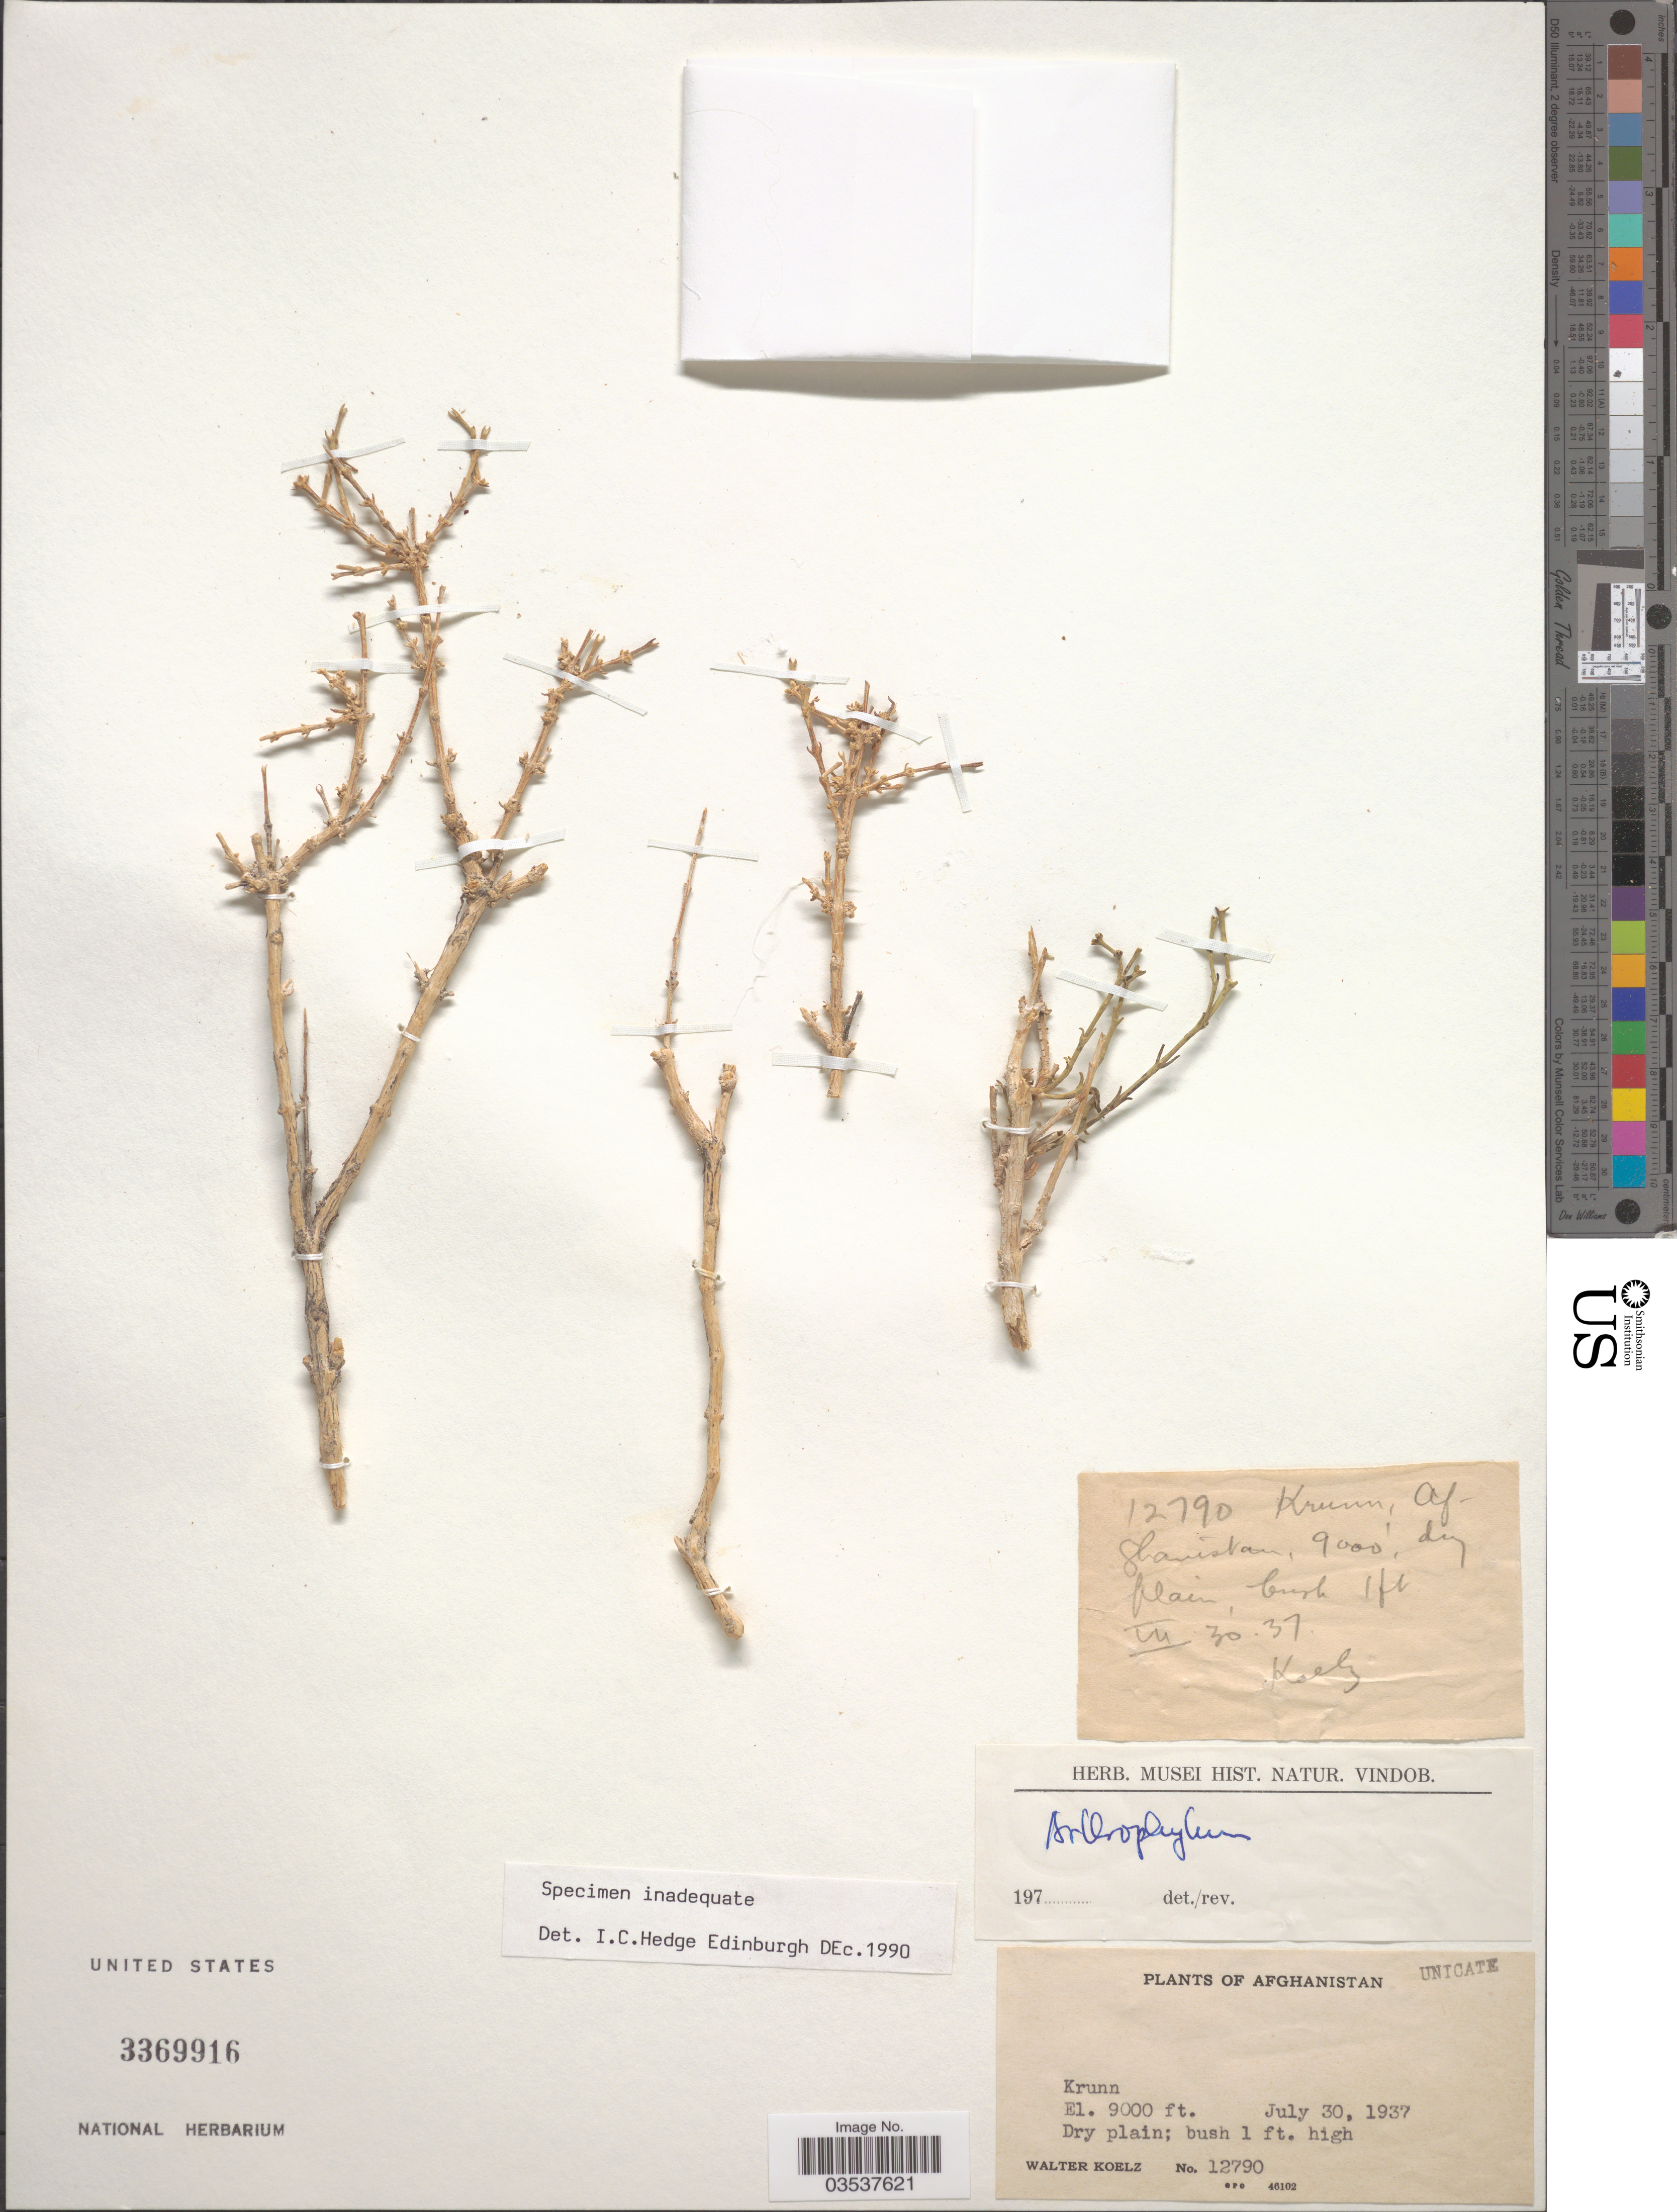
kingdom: Plantae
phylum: Tracheophyta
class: Magnoliopsida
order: Caryophyllales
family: Amaranthaceae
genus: Arthrophytum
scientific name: Arthrophytum sp.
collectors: W. N. Koelz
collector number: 12790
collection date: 1937-07-30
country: Afghanistan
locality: Krunn.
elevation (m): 2743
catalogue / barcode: US 3369916